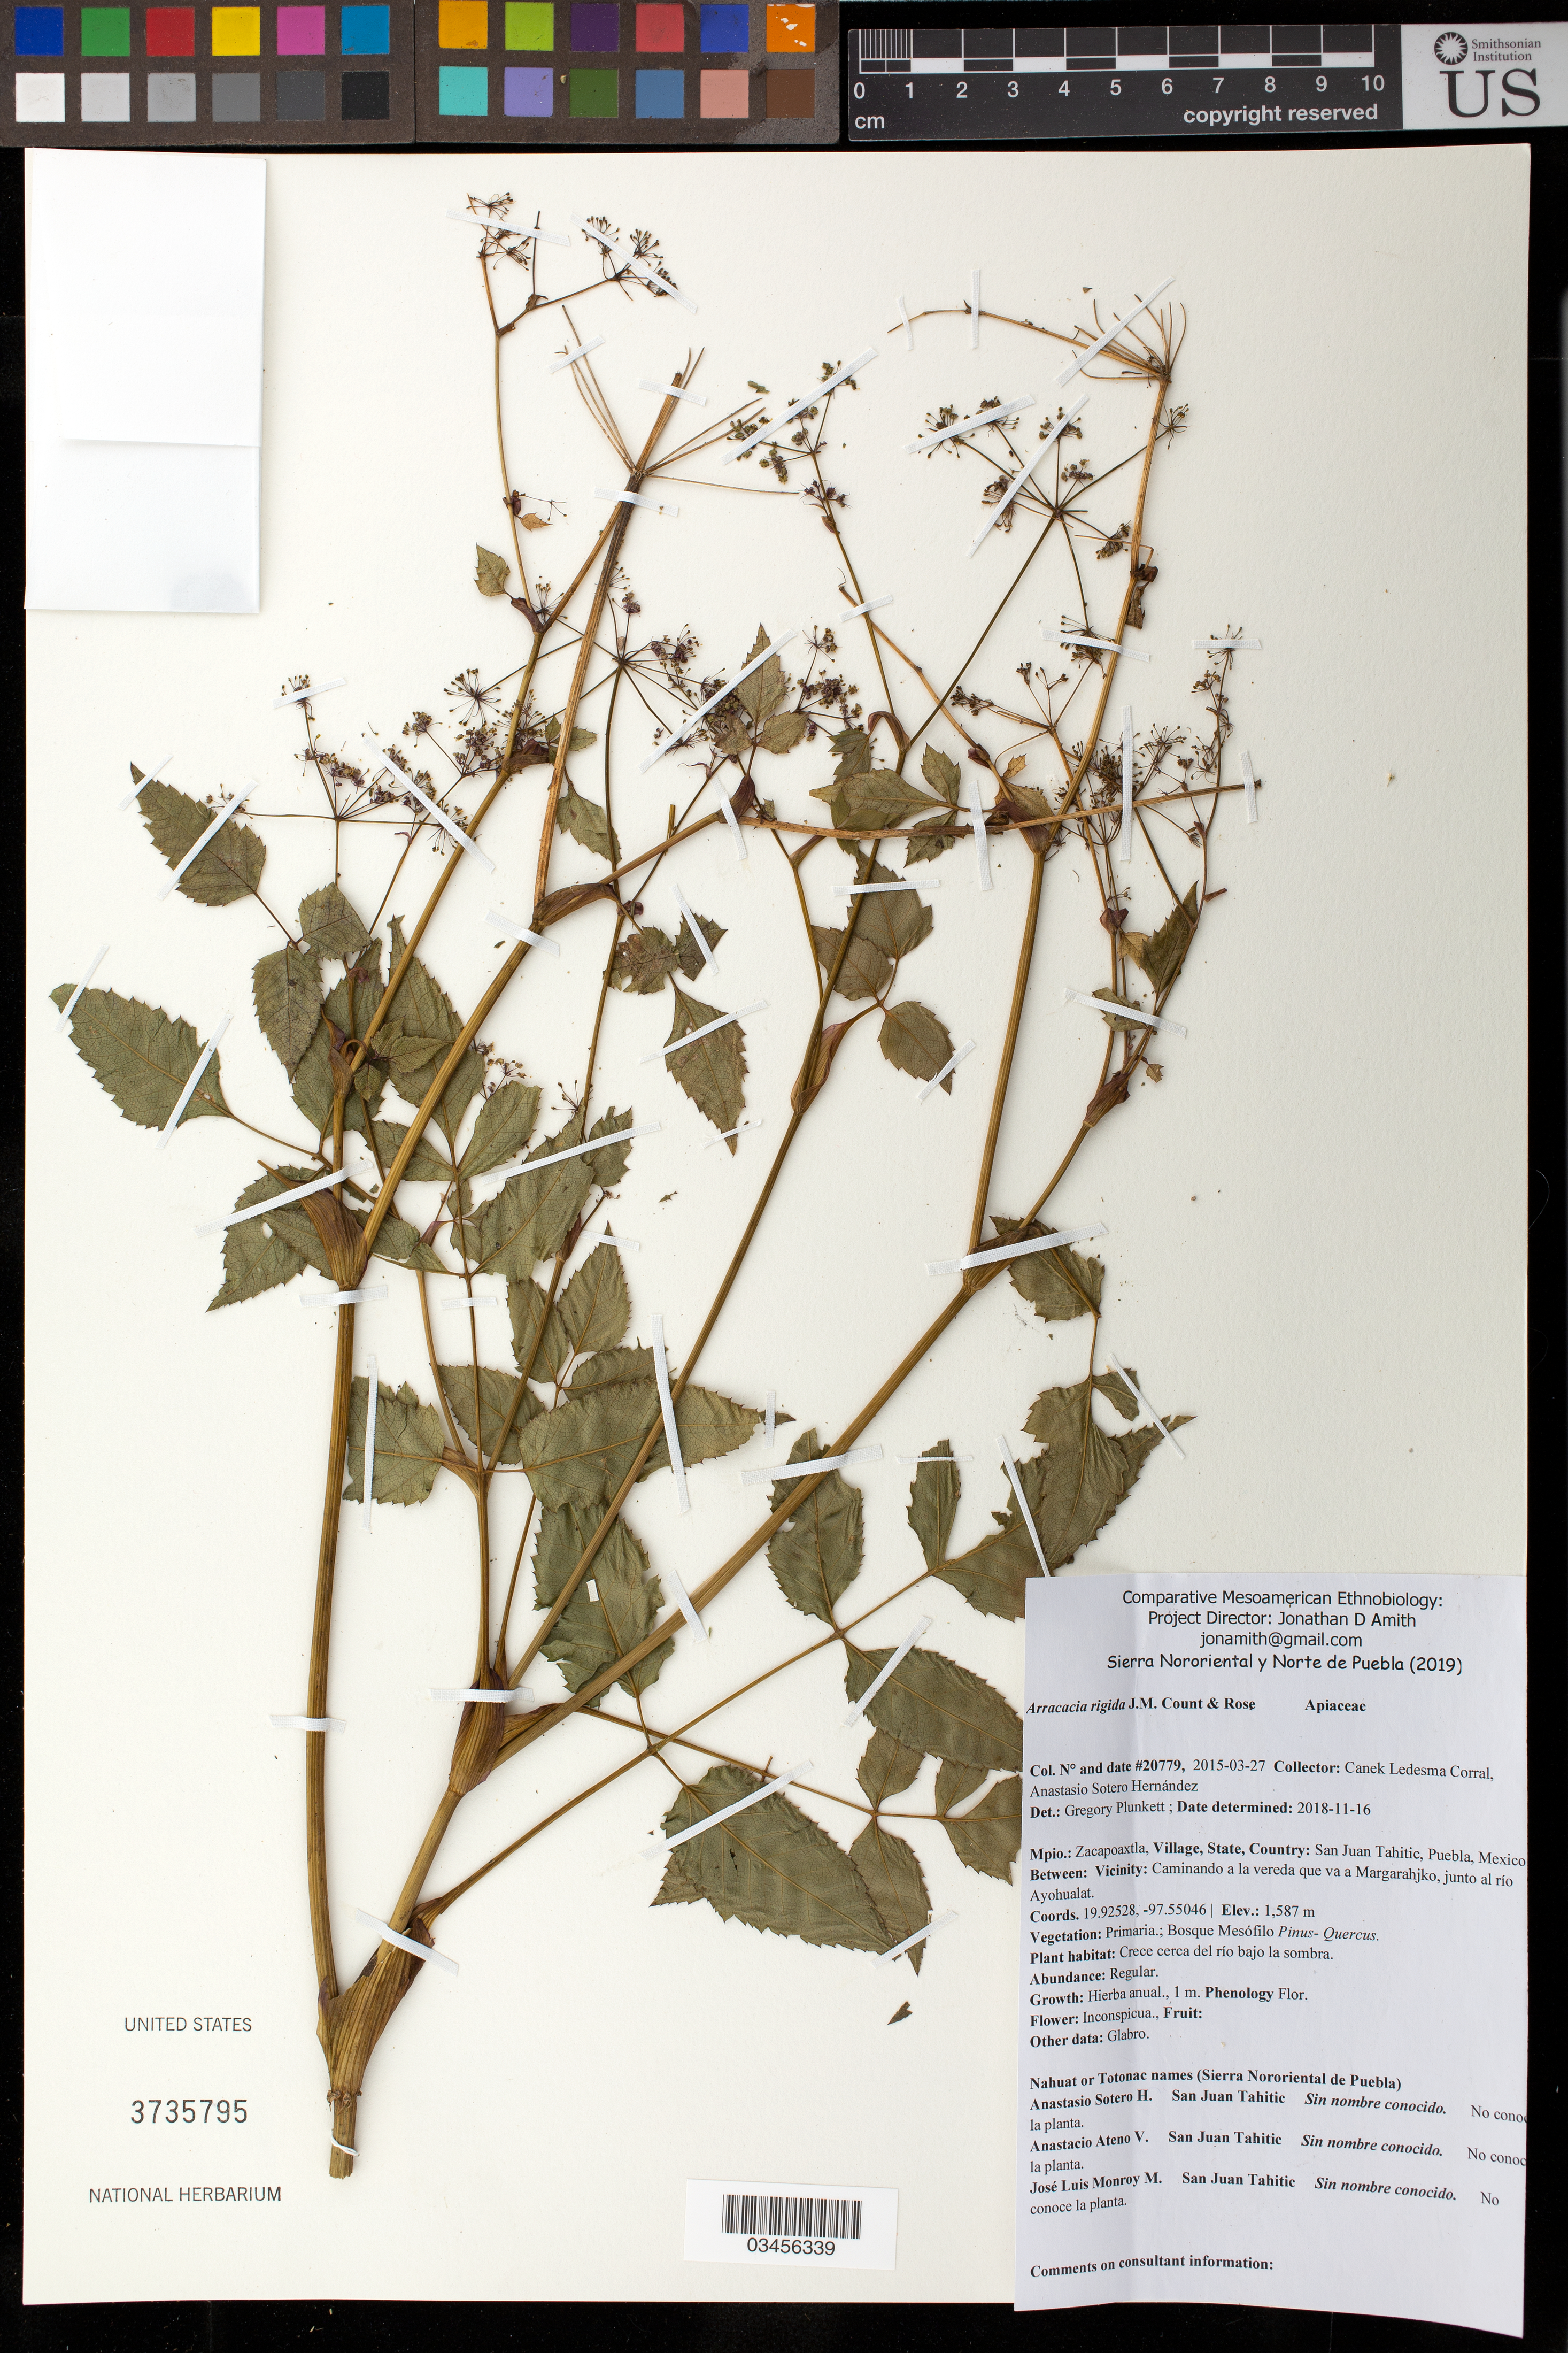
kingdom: Plantae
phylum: Tracheophyta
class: Magnoliopsida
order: Apiales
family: Apiaceae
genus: Arracacia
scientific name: Arracacia rigida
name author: J.M. Coult. & Rose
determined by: Plunkett, Gregory M.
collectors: Canek Ledesma C. & A. Sotero H.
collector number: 20779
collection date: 2015-03-27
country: México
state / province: Puebla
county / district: Zacapoaxtla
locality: PUEBLO: San Juan Tahitic; LOCALIDAD EXACTA: Caminando a la vereda que va a Margarahjko, junto al río Ayohualat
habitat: Bosque mesófilo Pinus-Quercus | Crece cerca del río bajo la sombra.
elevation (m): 1587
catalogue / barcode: US 3735795